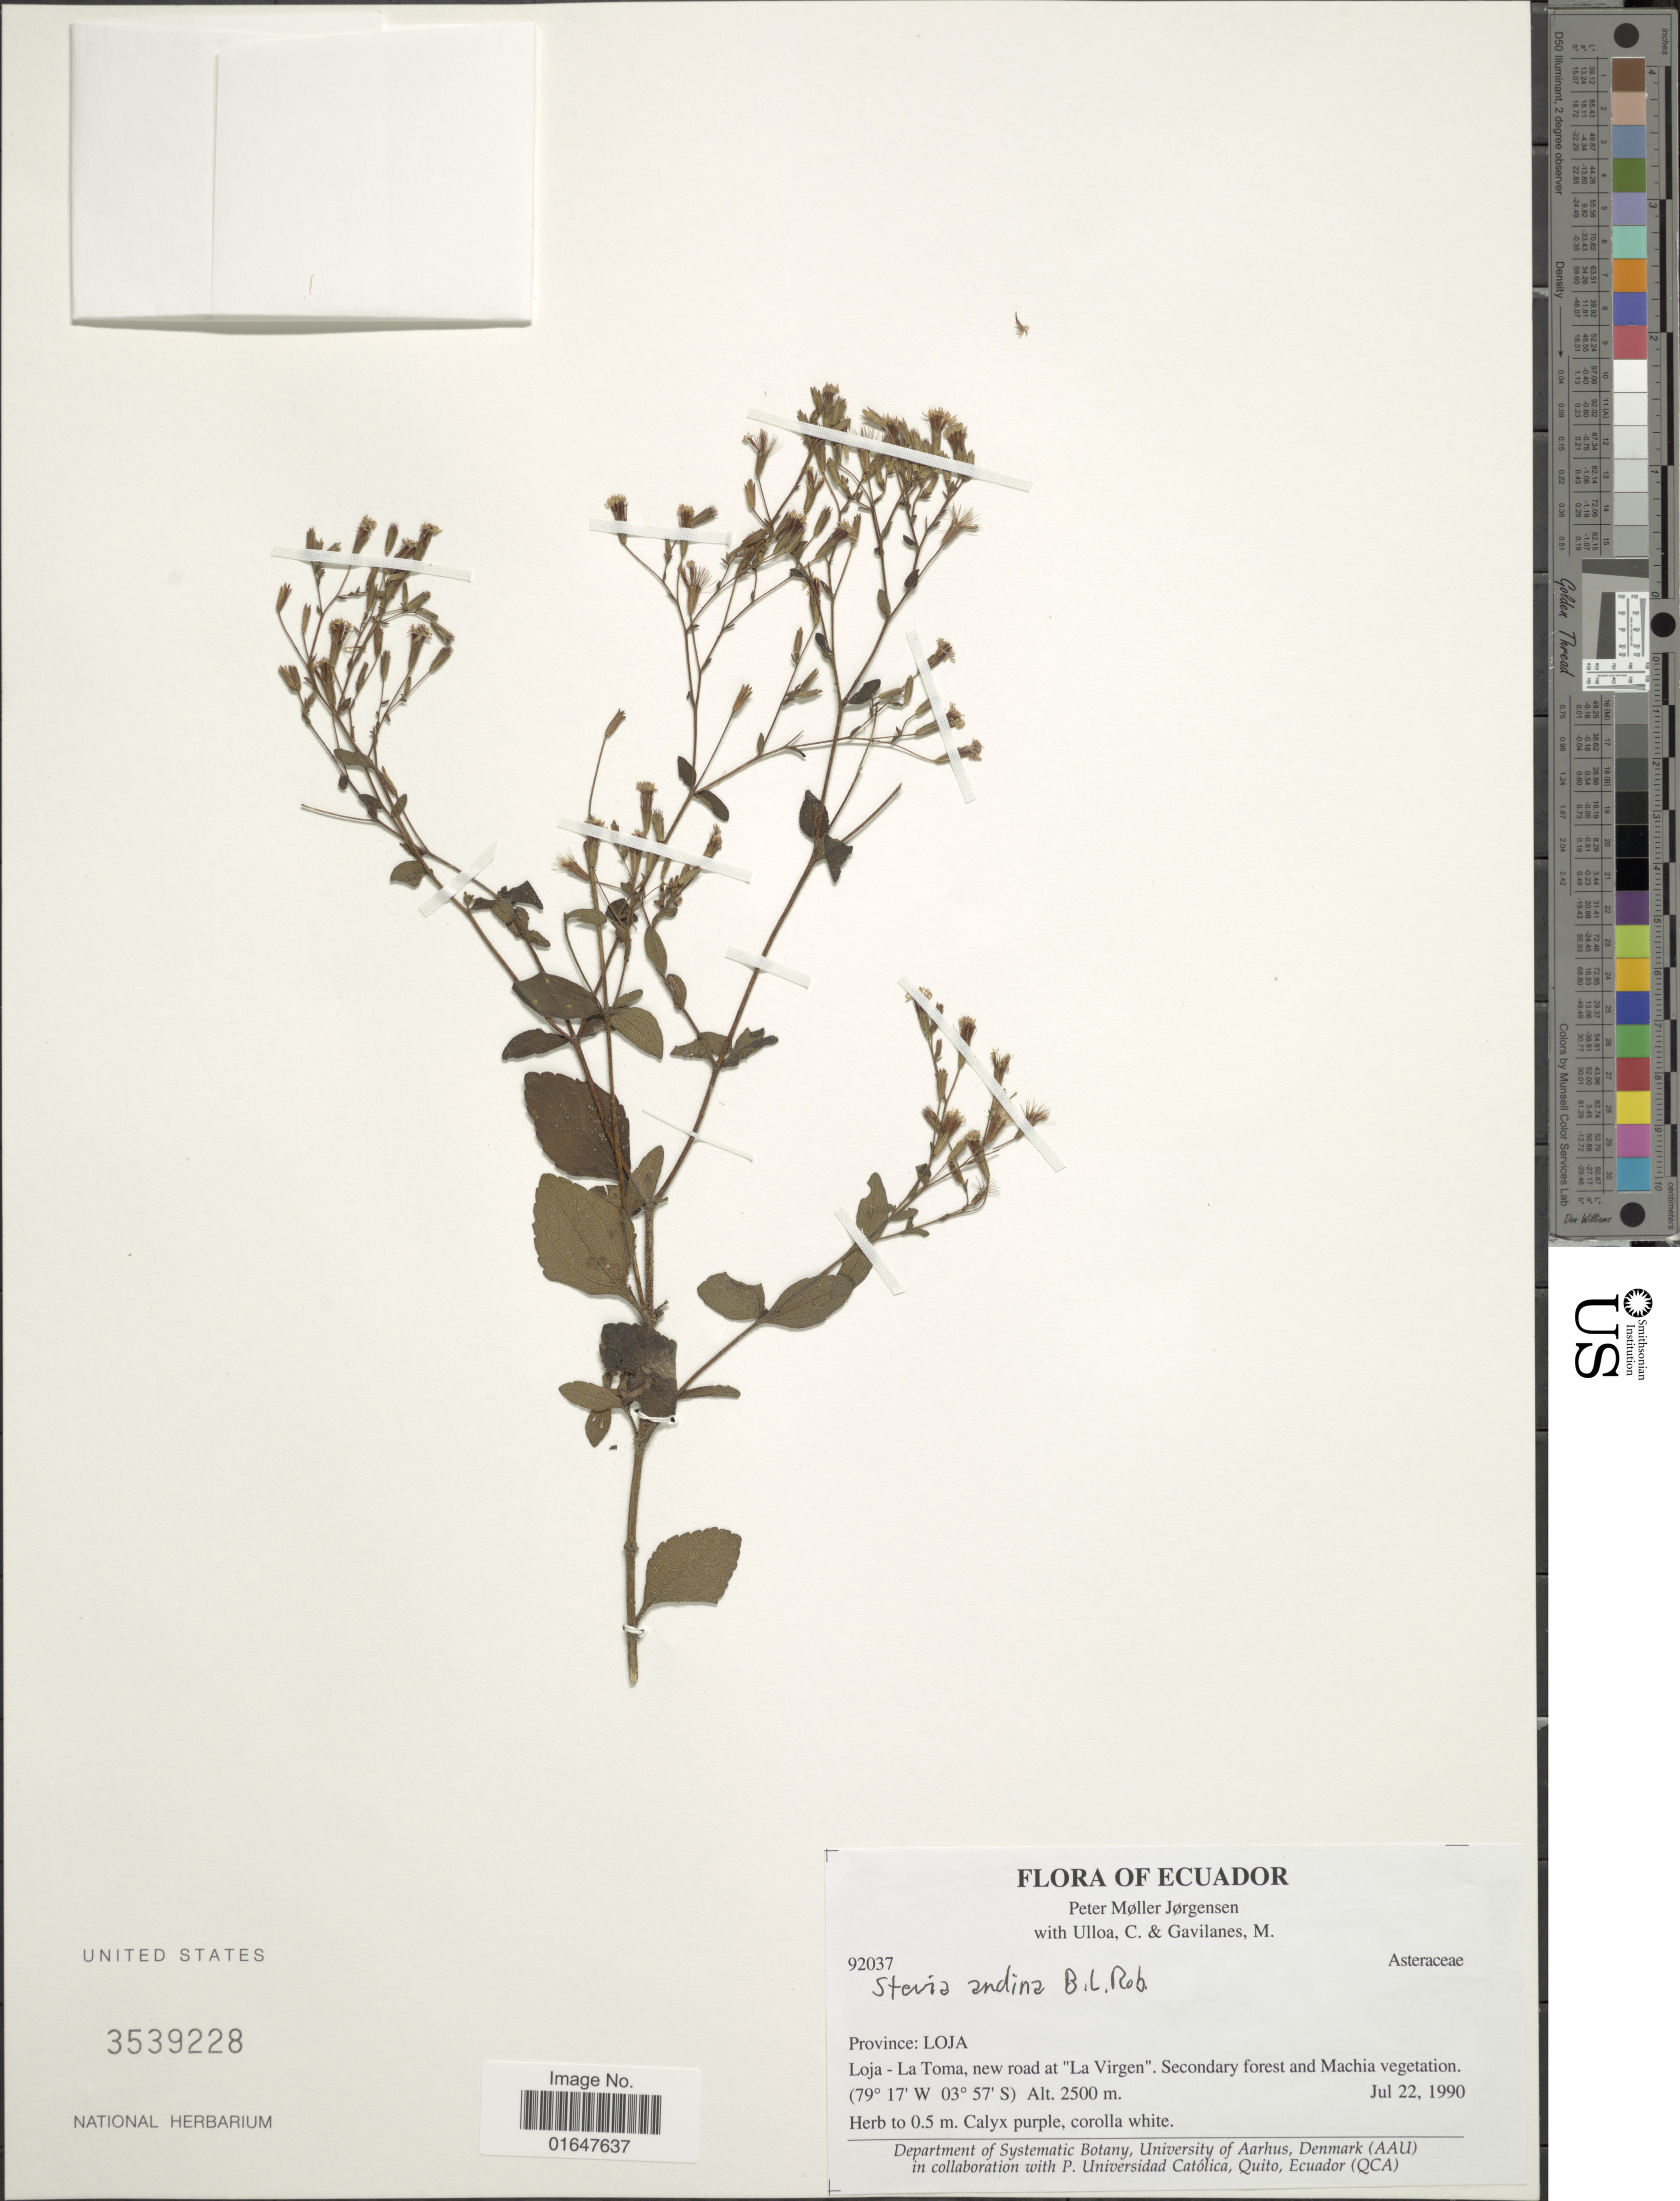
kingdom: Plantae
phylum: Tracheophyta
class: Magnoliopsida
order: Asterales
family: Asteraceae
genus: Stevia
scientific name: Stevia andina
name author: B.L. Rob.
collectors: P. M. Jørgensen, C. Ulloa & M. Gavilanes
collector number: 92037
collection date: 1990-07-22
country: Ecuador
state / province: Loja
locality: Loja-La Toma, new road at La Virgen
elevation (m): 2500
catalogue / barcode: US 3539228